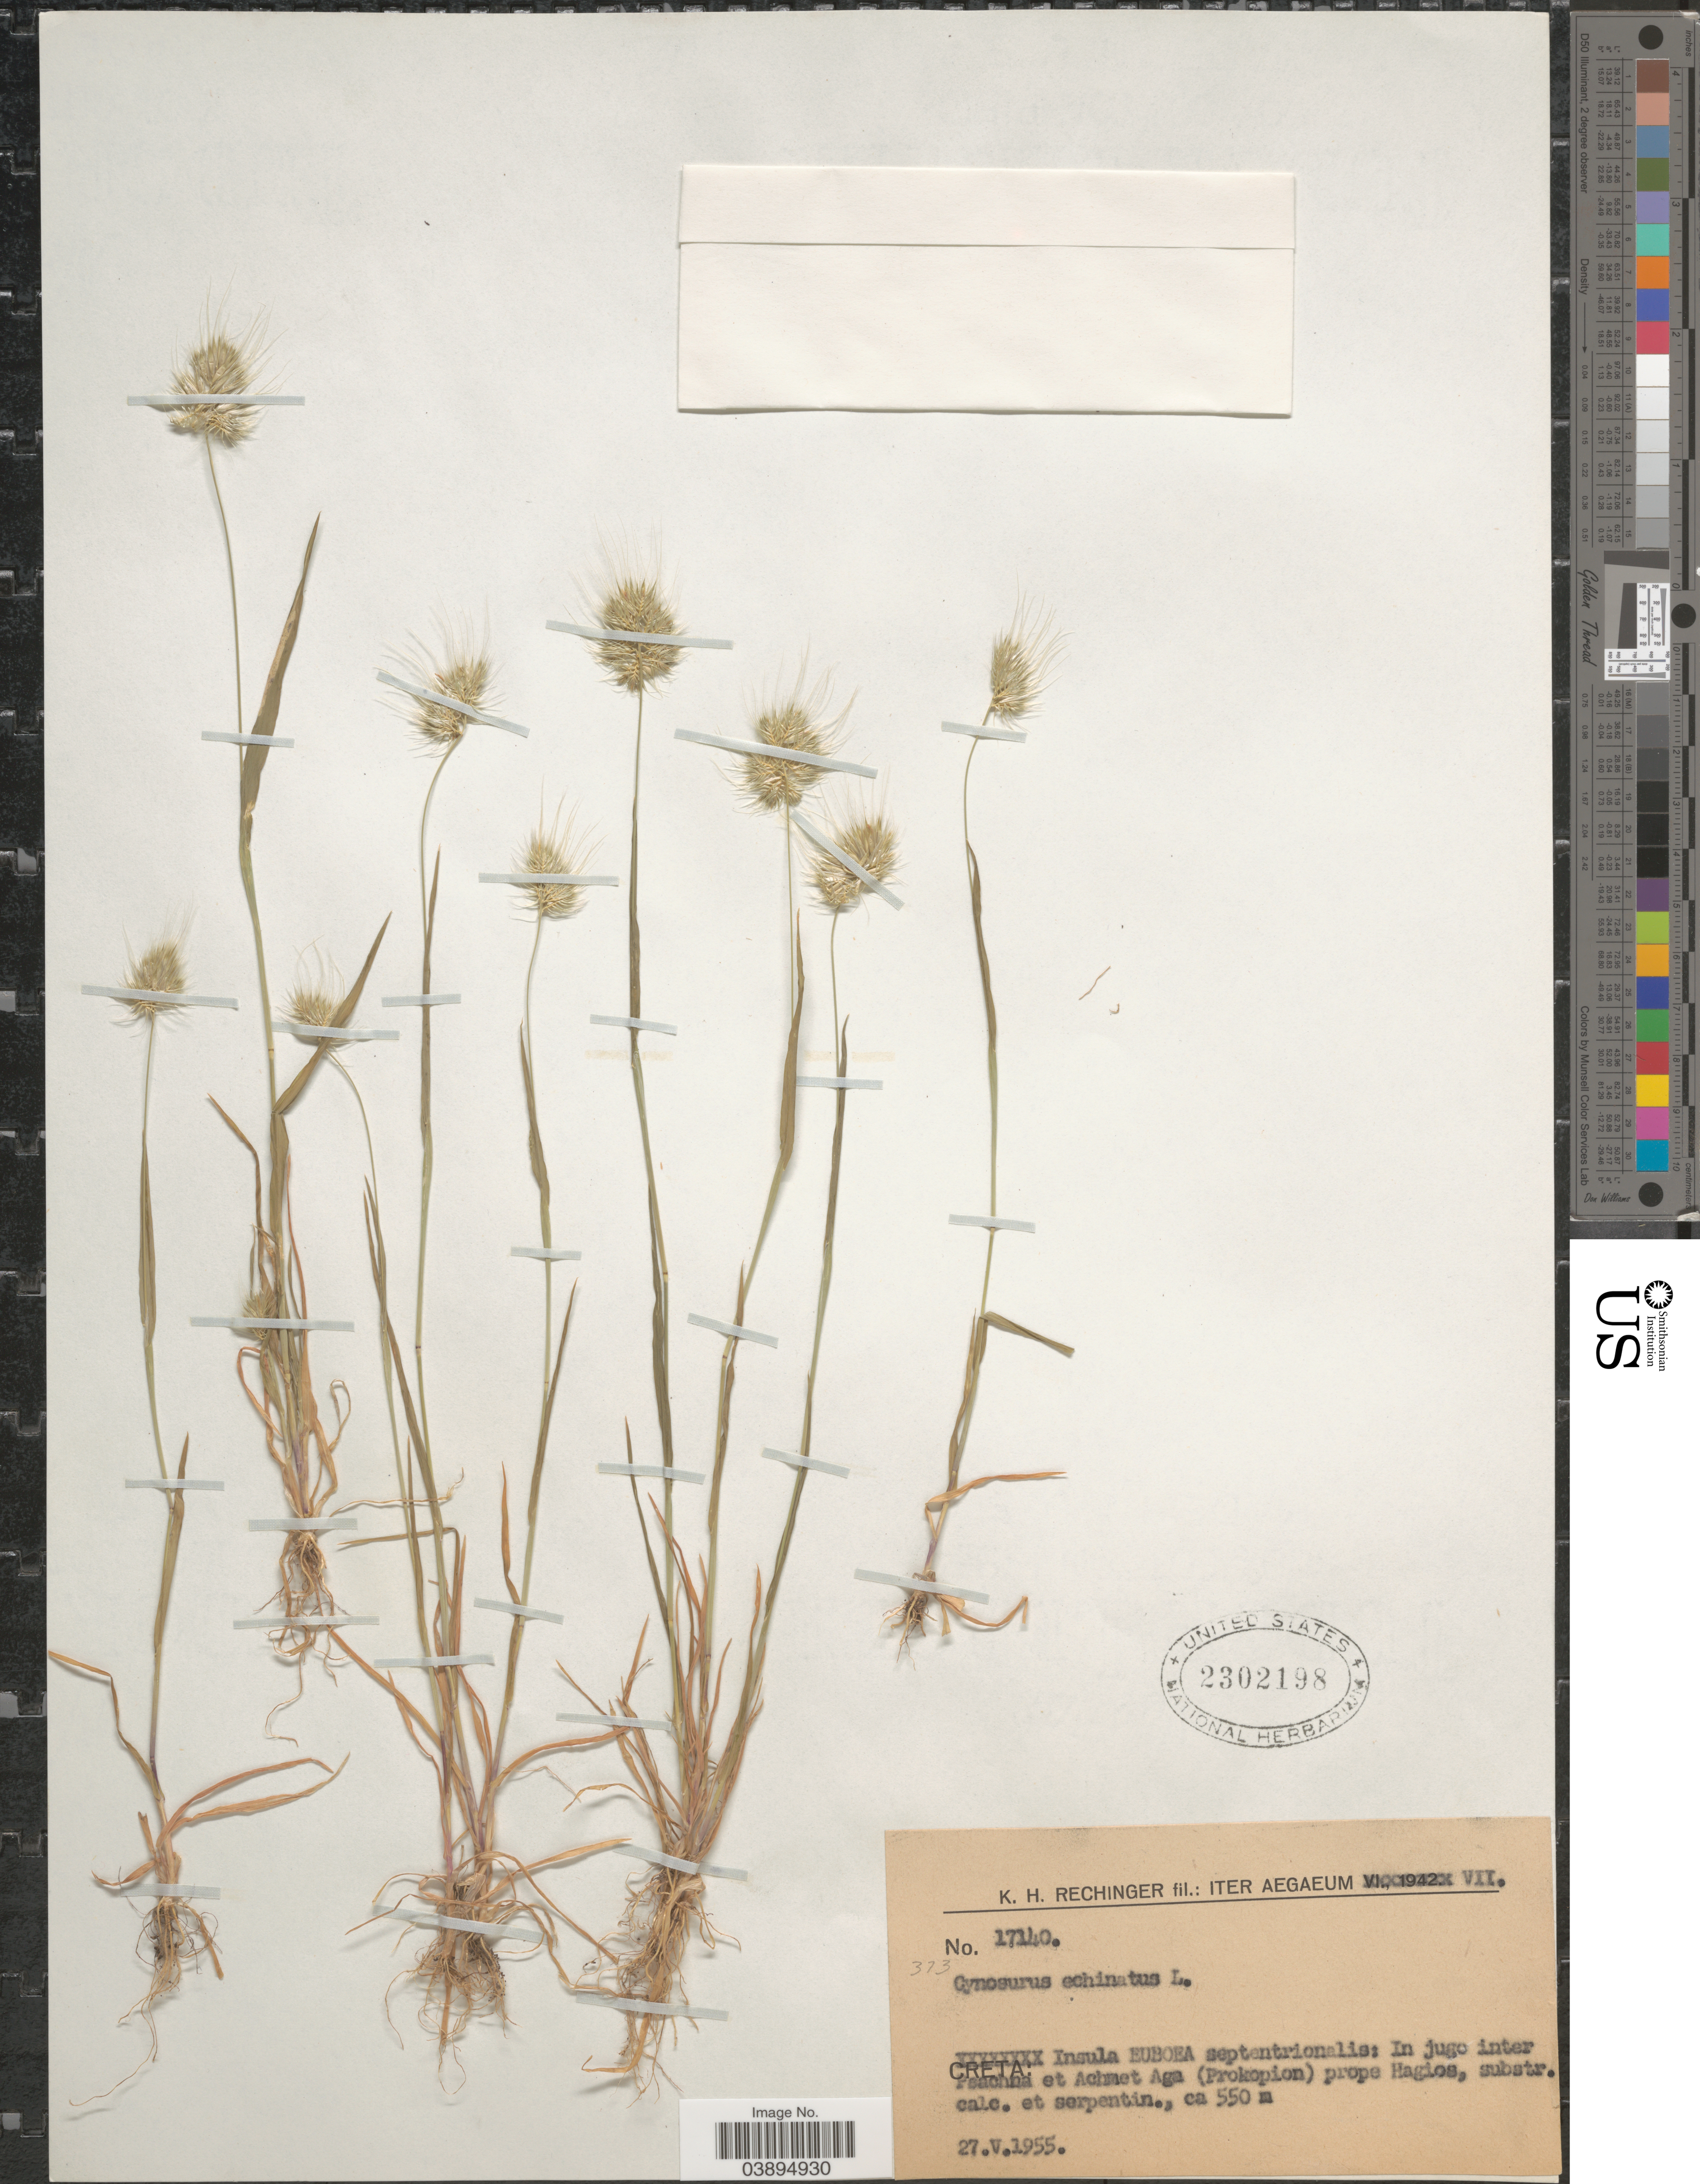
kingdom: Plantae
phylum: Tracheophyta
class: Liliopsida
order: Poales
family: Poaceae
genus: Cynosurus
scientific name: Cynosurus echinatus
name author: L.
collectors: K. H. Rechinger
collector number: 17140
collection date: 1955-05-27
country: Greece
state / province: Crete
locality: Iter Aegaeum. Creta: Insula Euboea septentrionalis: Injugo inter Psachna et Achmet Aga (Prokopion) prope Hagios, substr. calc. et serpentin.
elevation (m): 550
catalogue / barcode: US 2302198